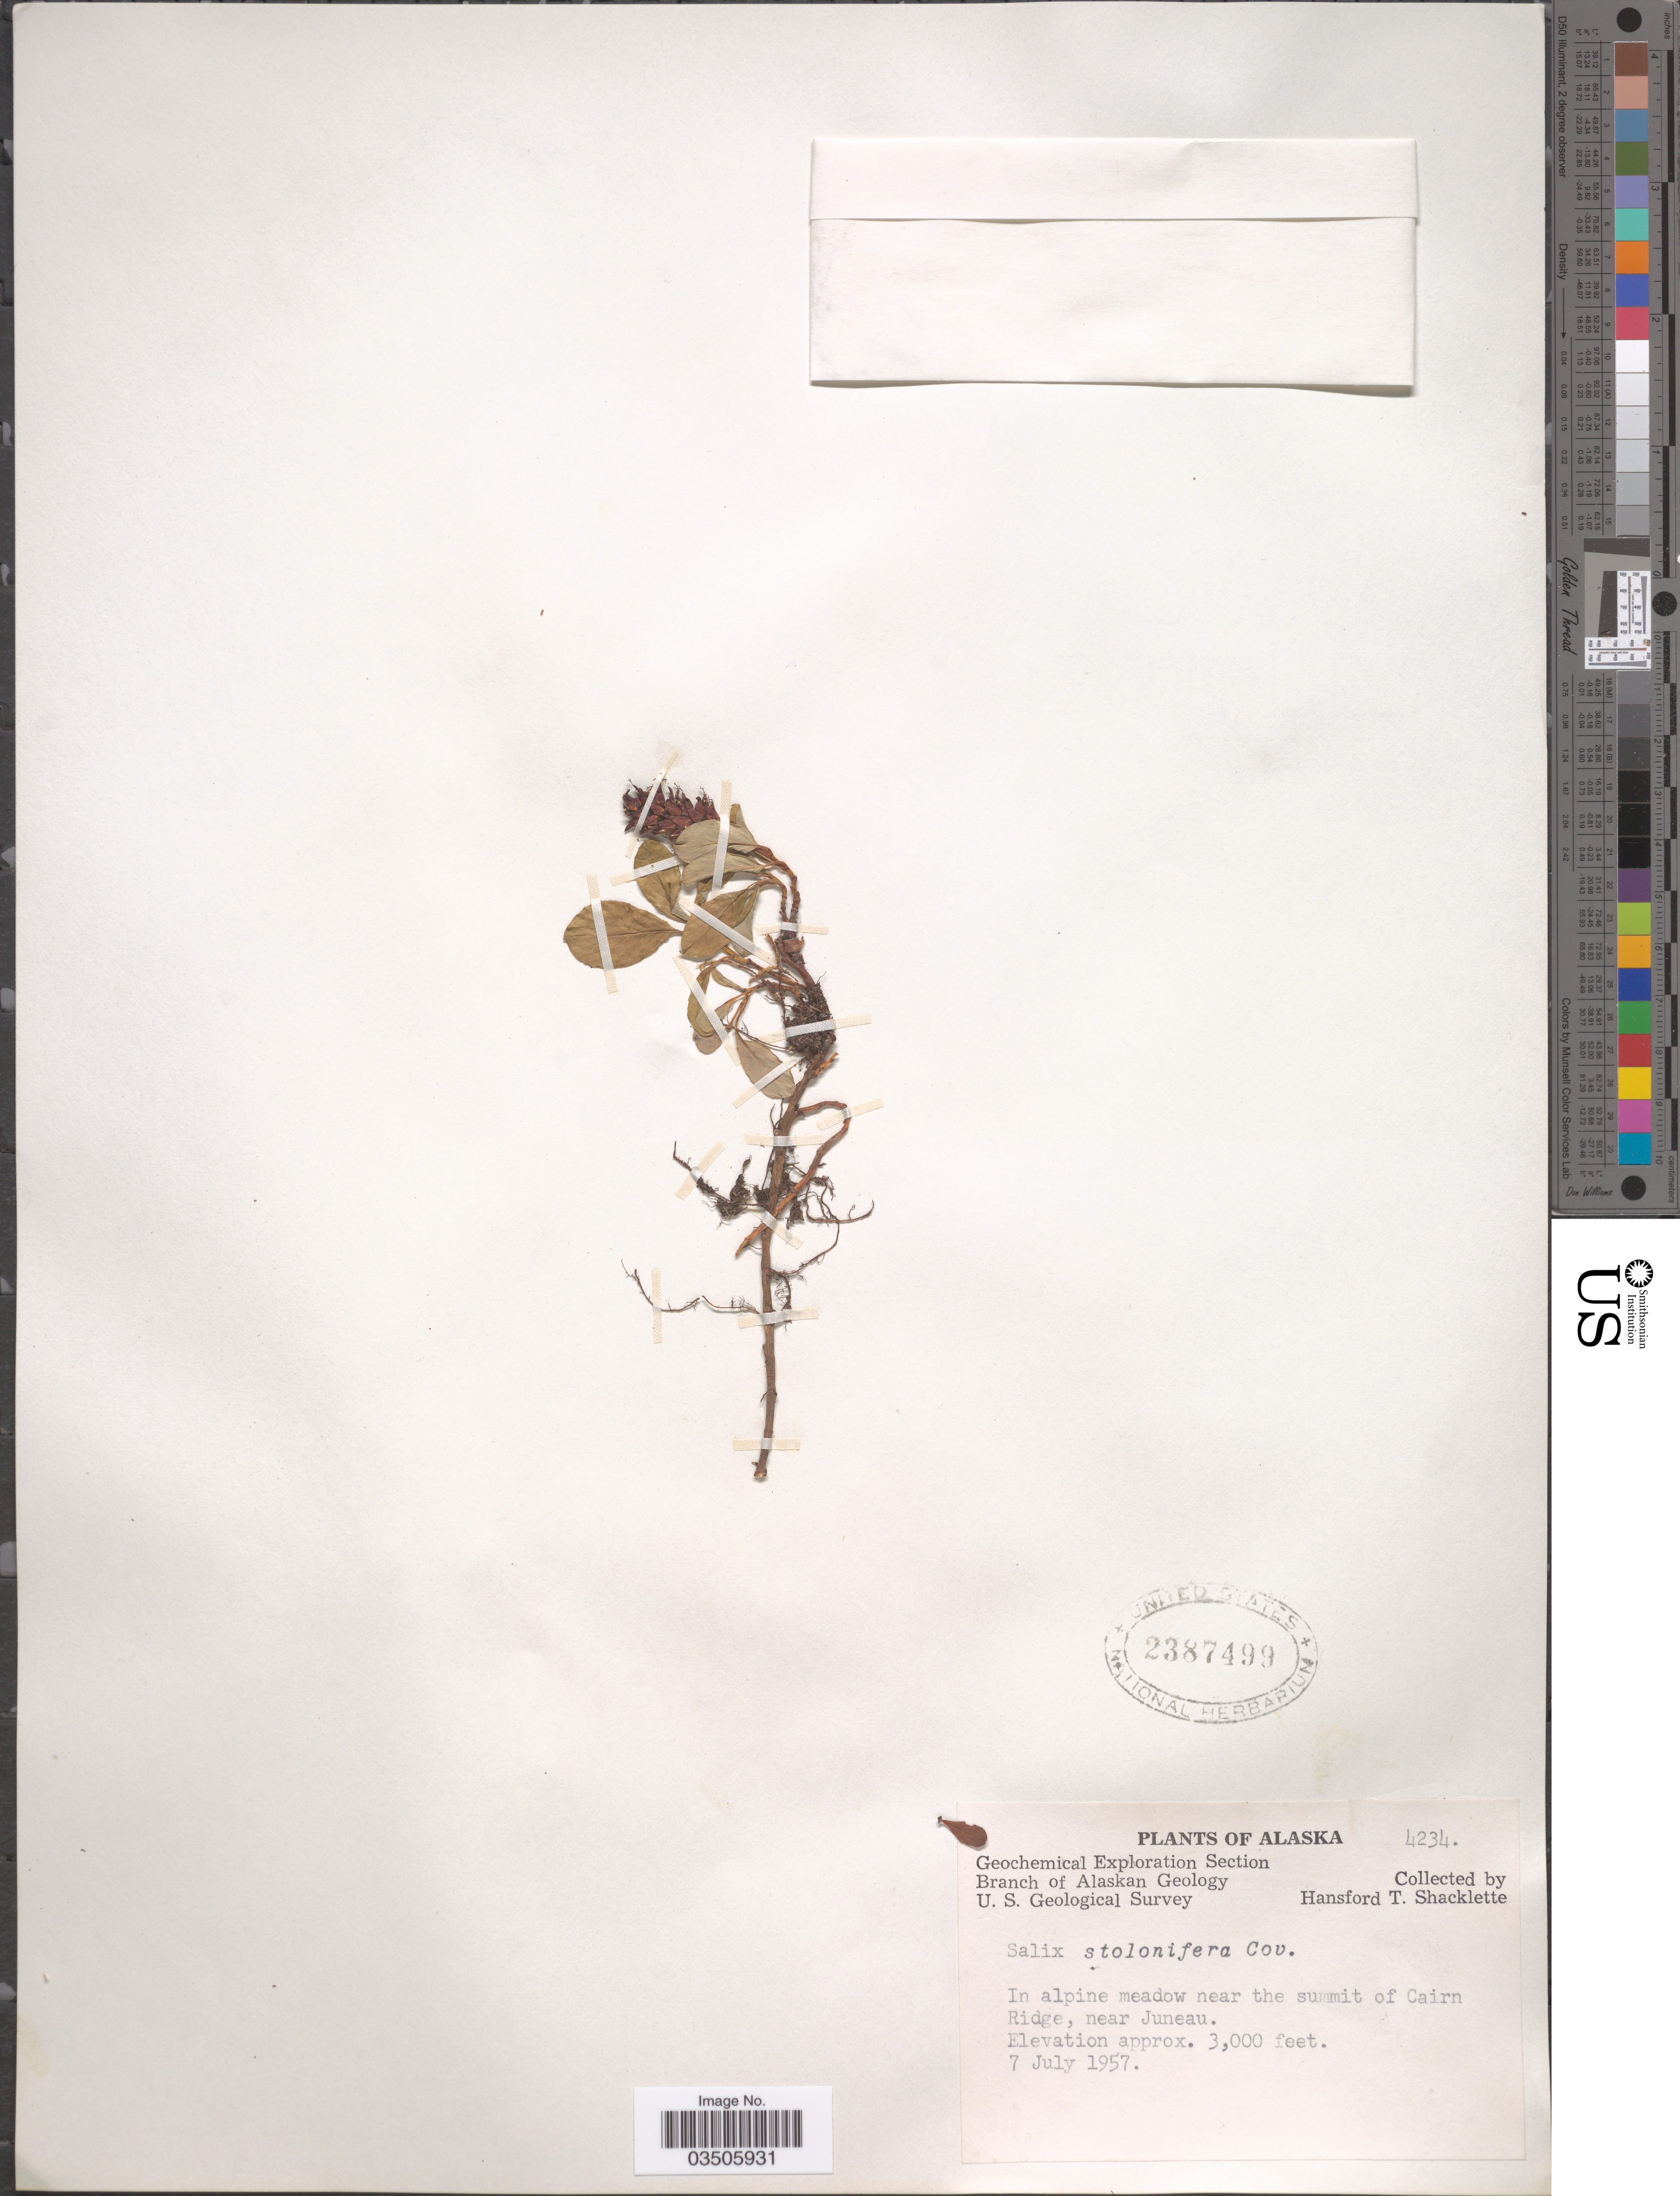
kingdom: Plantae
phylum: Tracheophyta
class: Magnoliopsida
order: Malpighiales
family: Salicaceae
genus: Salix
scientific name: Salix stolonifera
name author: Coville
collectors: H. Shacklette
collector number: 4234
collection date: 1957-07-07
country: United States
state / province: Alaska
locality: In alpine meadow near the summit of Cairn Ridge, near Juneau.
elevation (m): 914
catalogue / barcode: US 2387499